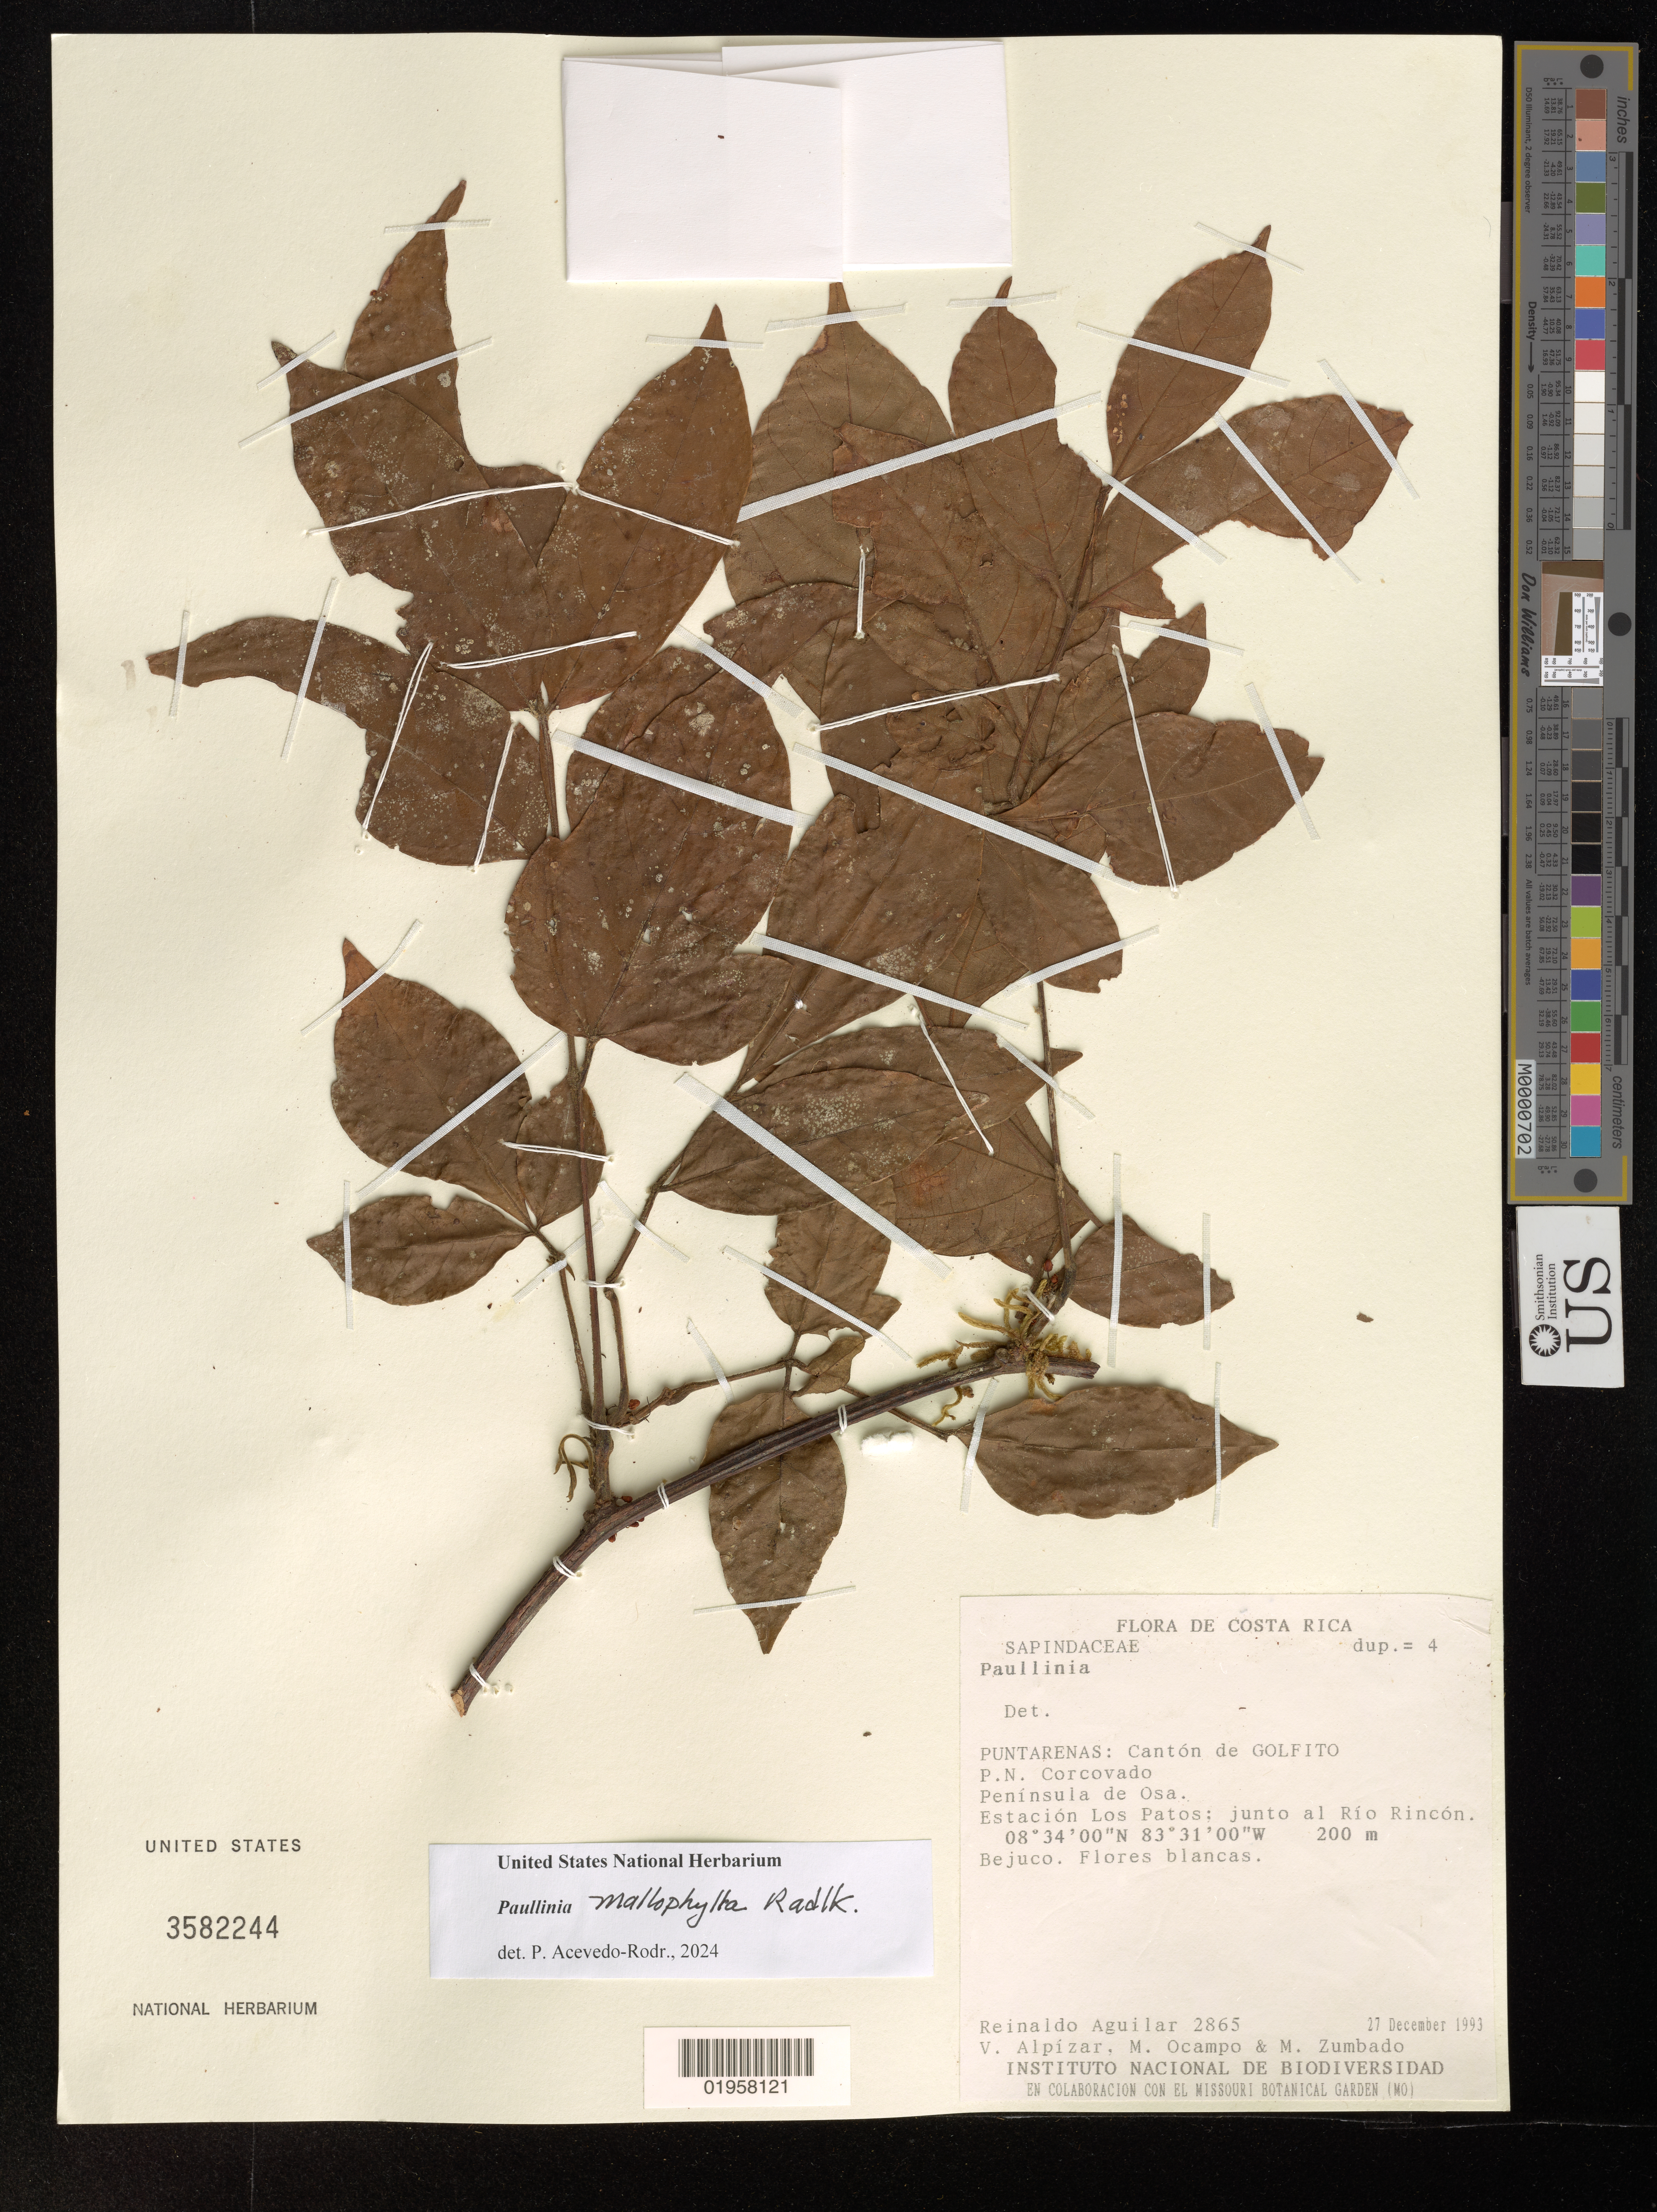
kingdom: Plantae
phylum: Tracheophyta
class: Magnoliopsida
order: Sapindales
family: Sapindaceae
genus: Paullinia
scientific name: Paullinia mallophylla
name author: Radlk.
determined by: Acevedo-Rodriguez, P., (US), Smithsonian Institution - National Museum of Natural History (UNITED STATES)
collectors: R. Aguilar, V. Alpízar, M. Ocampo & M. Zumbado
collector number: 2865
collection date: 1993-12-27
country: Costa Rica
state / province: Puntarenas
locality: Cantón de Golfito. P.N. Corcovado. Península de Osa. Estación Los Patos; junto al Río Rincón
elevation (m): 200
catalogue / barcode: US 3582244